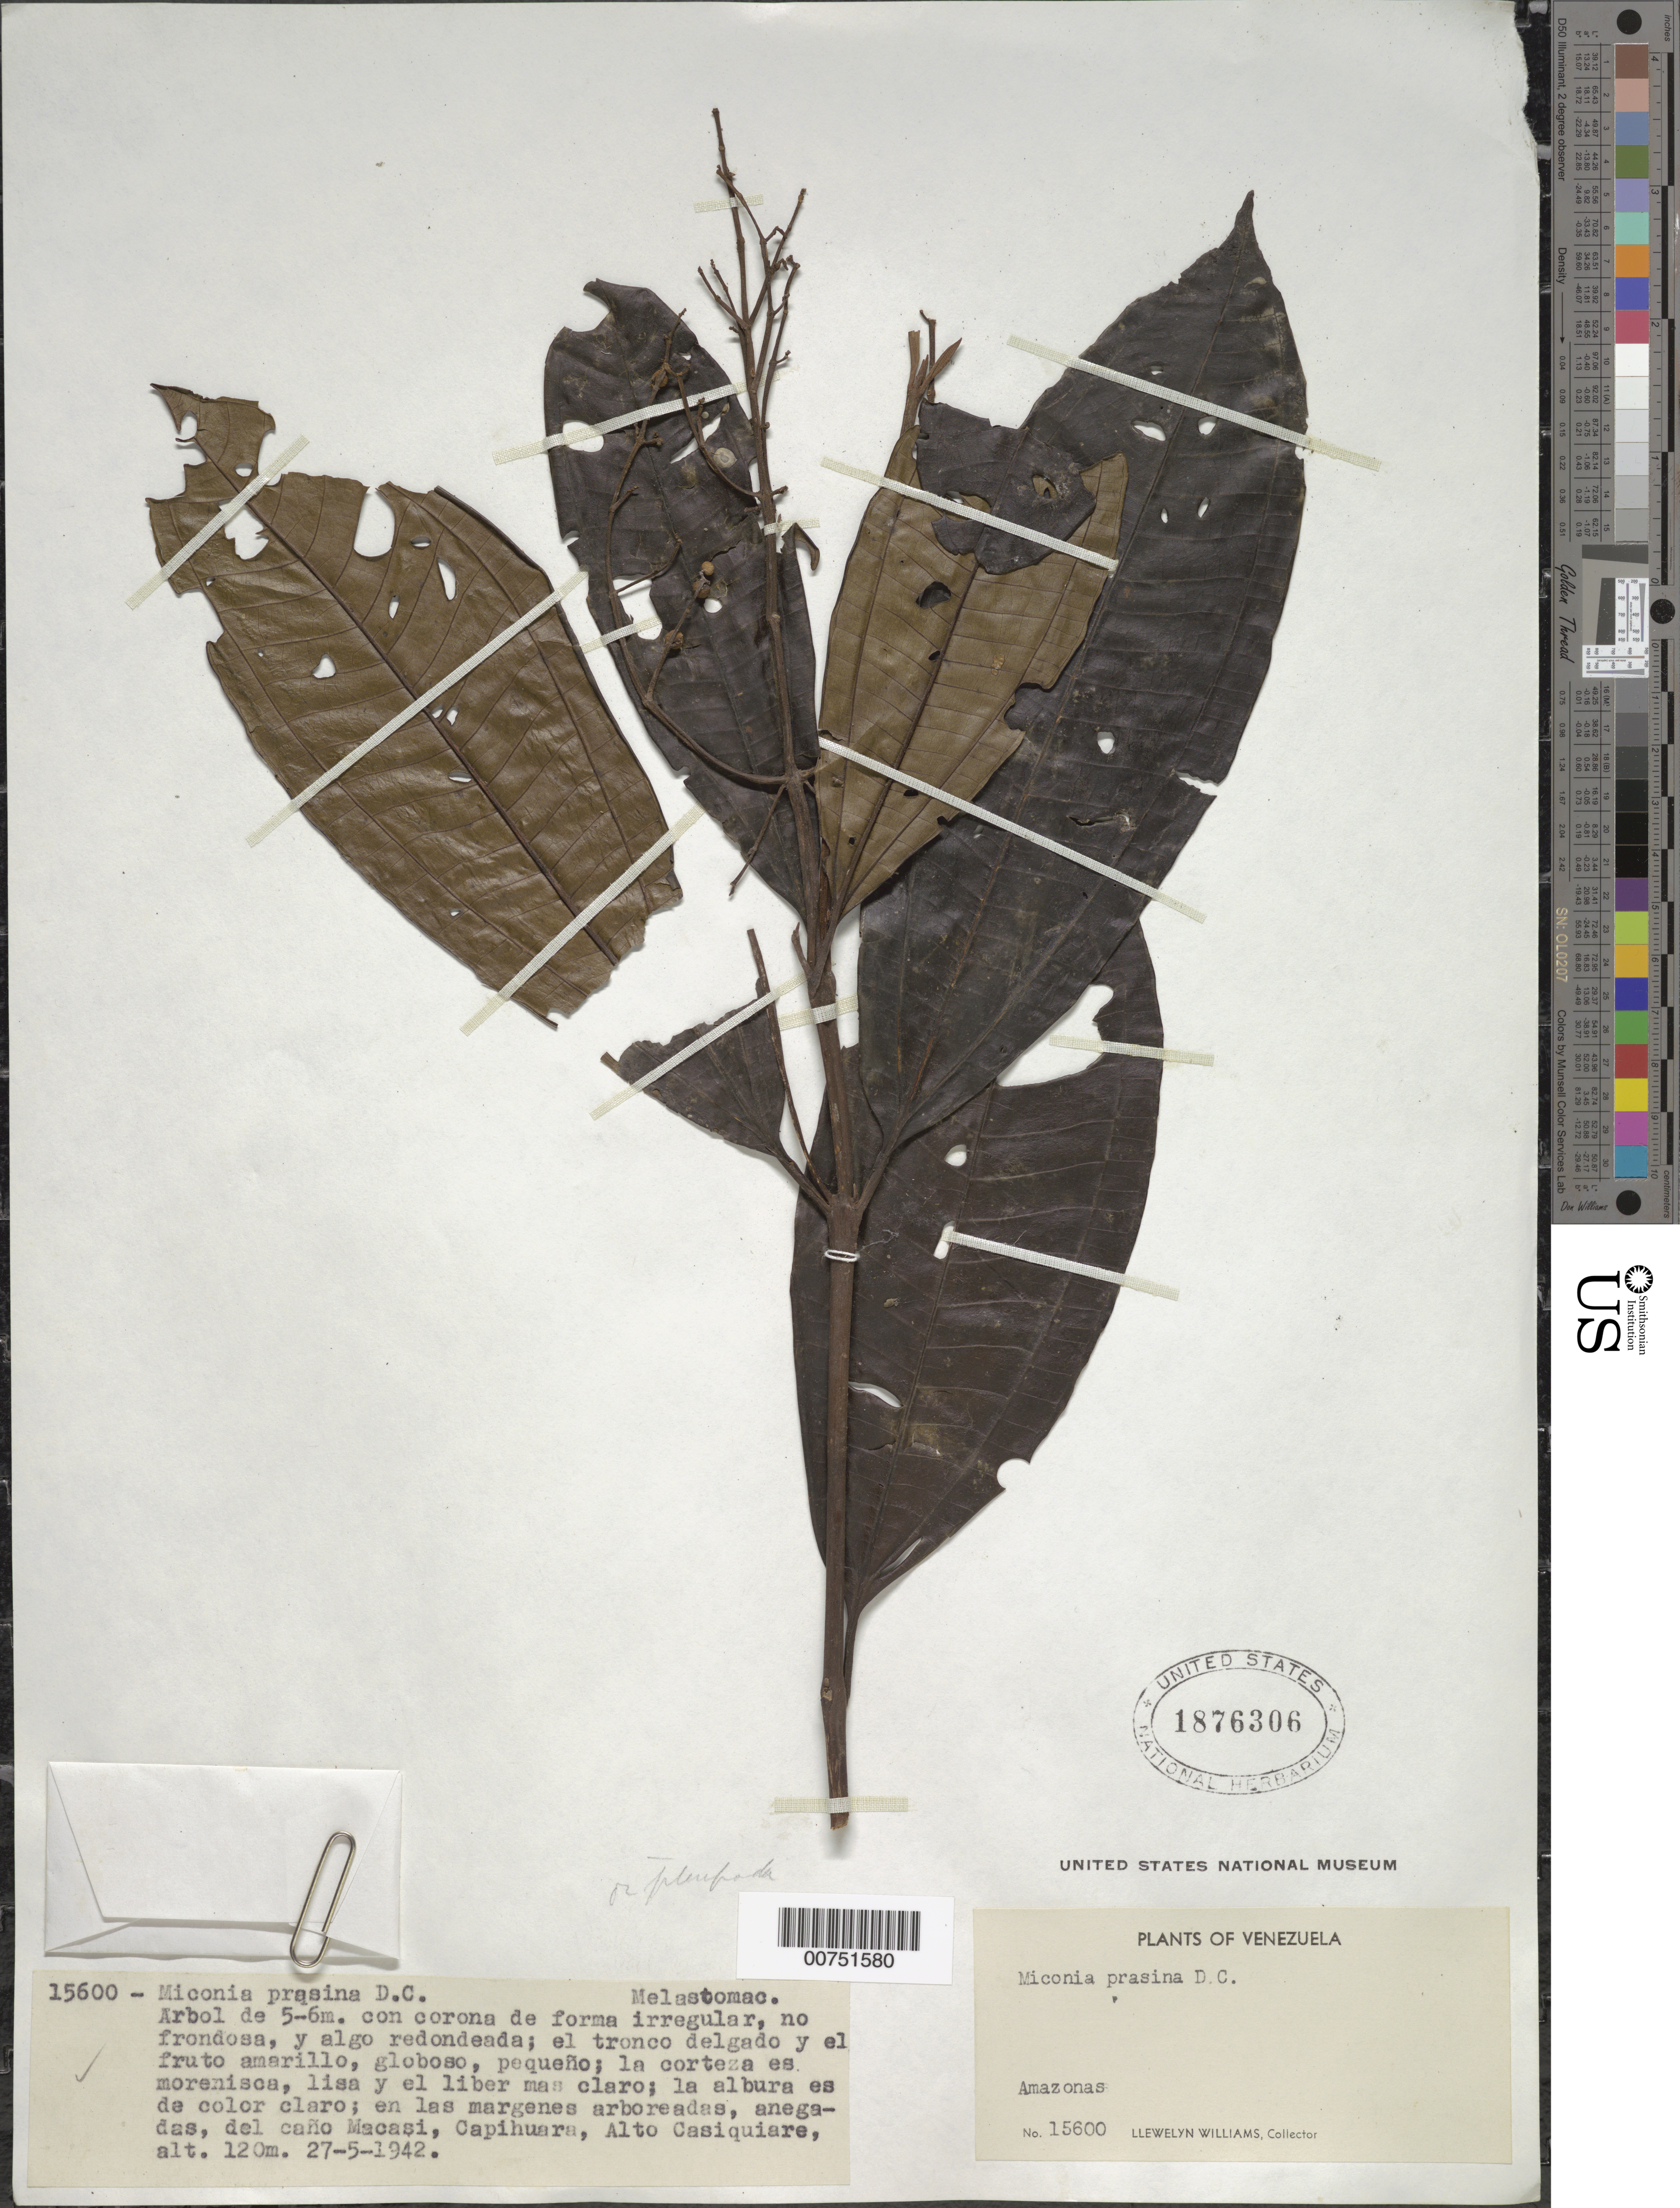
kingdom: Plantae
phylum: Tracheophyta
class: Magnoliopsida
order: Myrtales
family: Melastomataceae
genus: Miconia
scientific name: Miconia prasina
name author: (Sw.) DC.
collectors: Ll. Williams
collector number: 15600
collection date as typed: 27-May-42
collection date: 1942-05-27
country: Venezuela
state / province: Amazonas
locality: Caño Macasí, Capihuara, Alto Casiquiare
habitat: Margenes arboreadas, anegadas, del cano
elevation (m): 120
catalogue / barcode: US 1876306